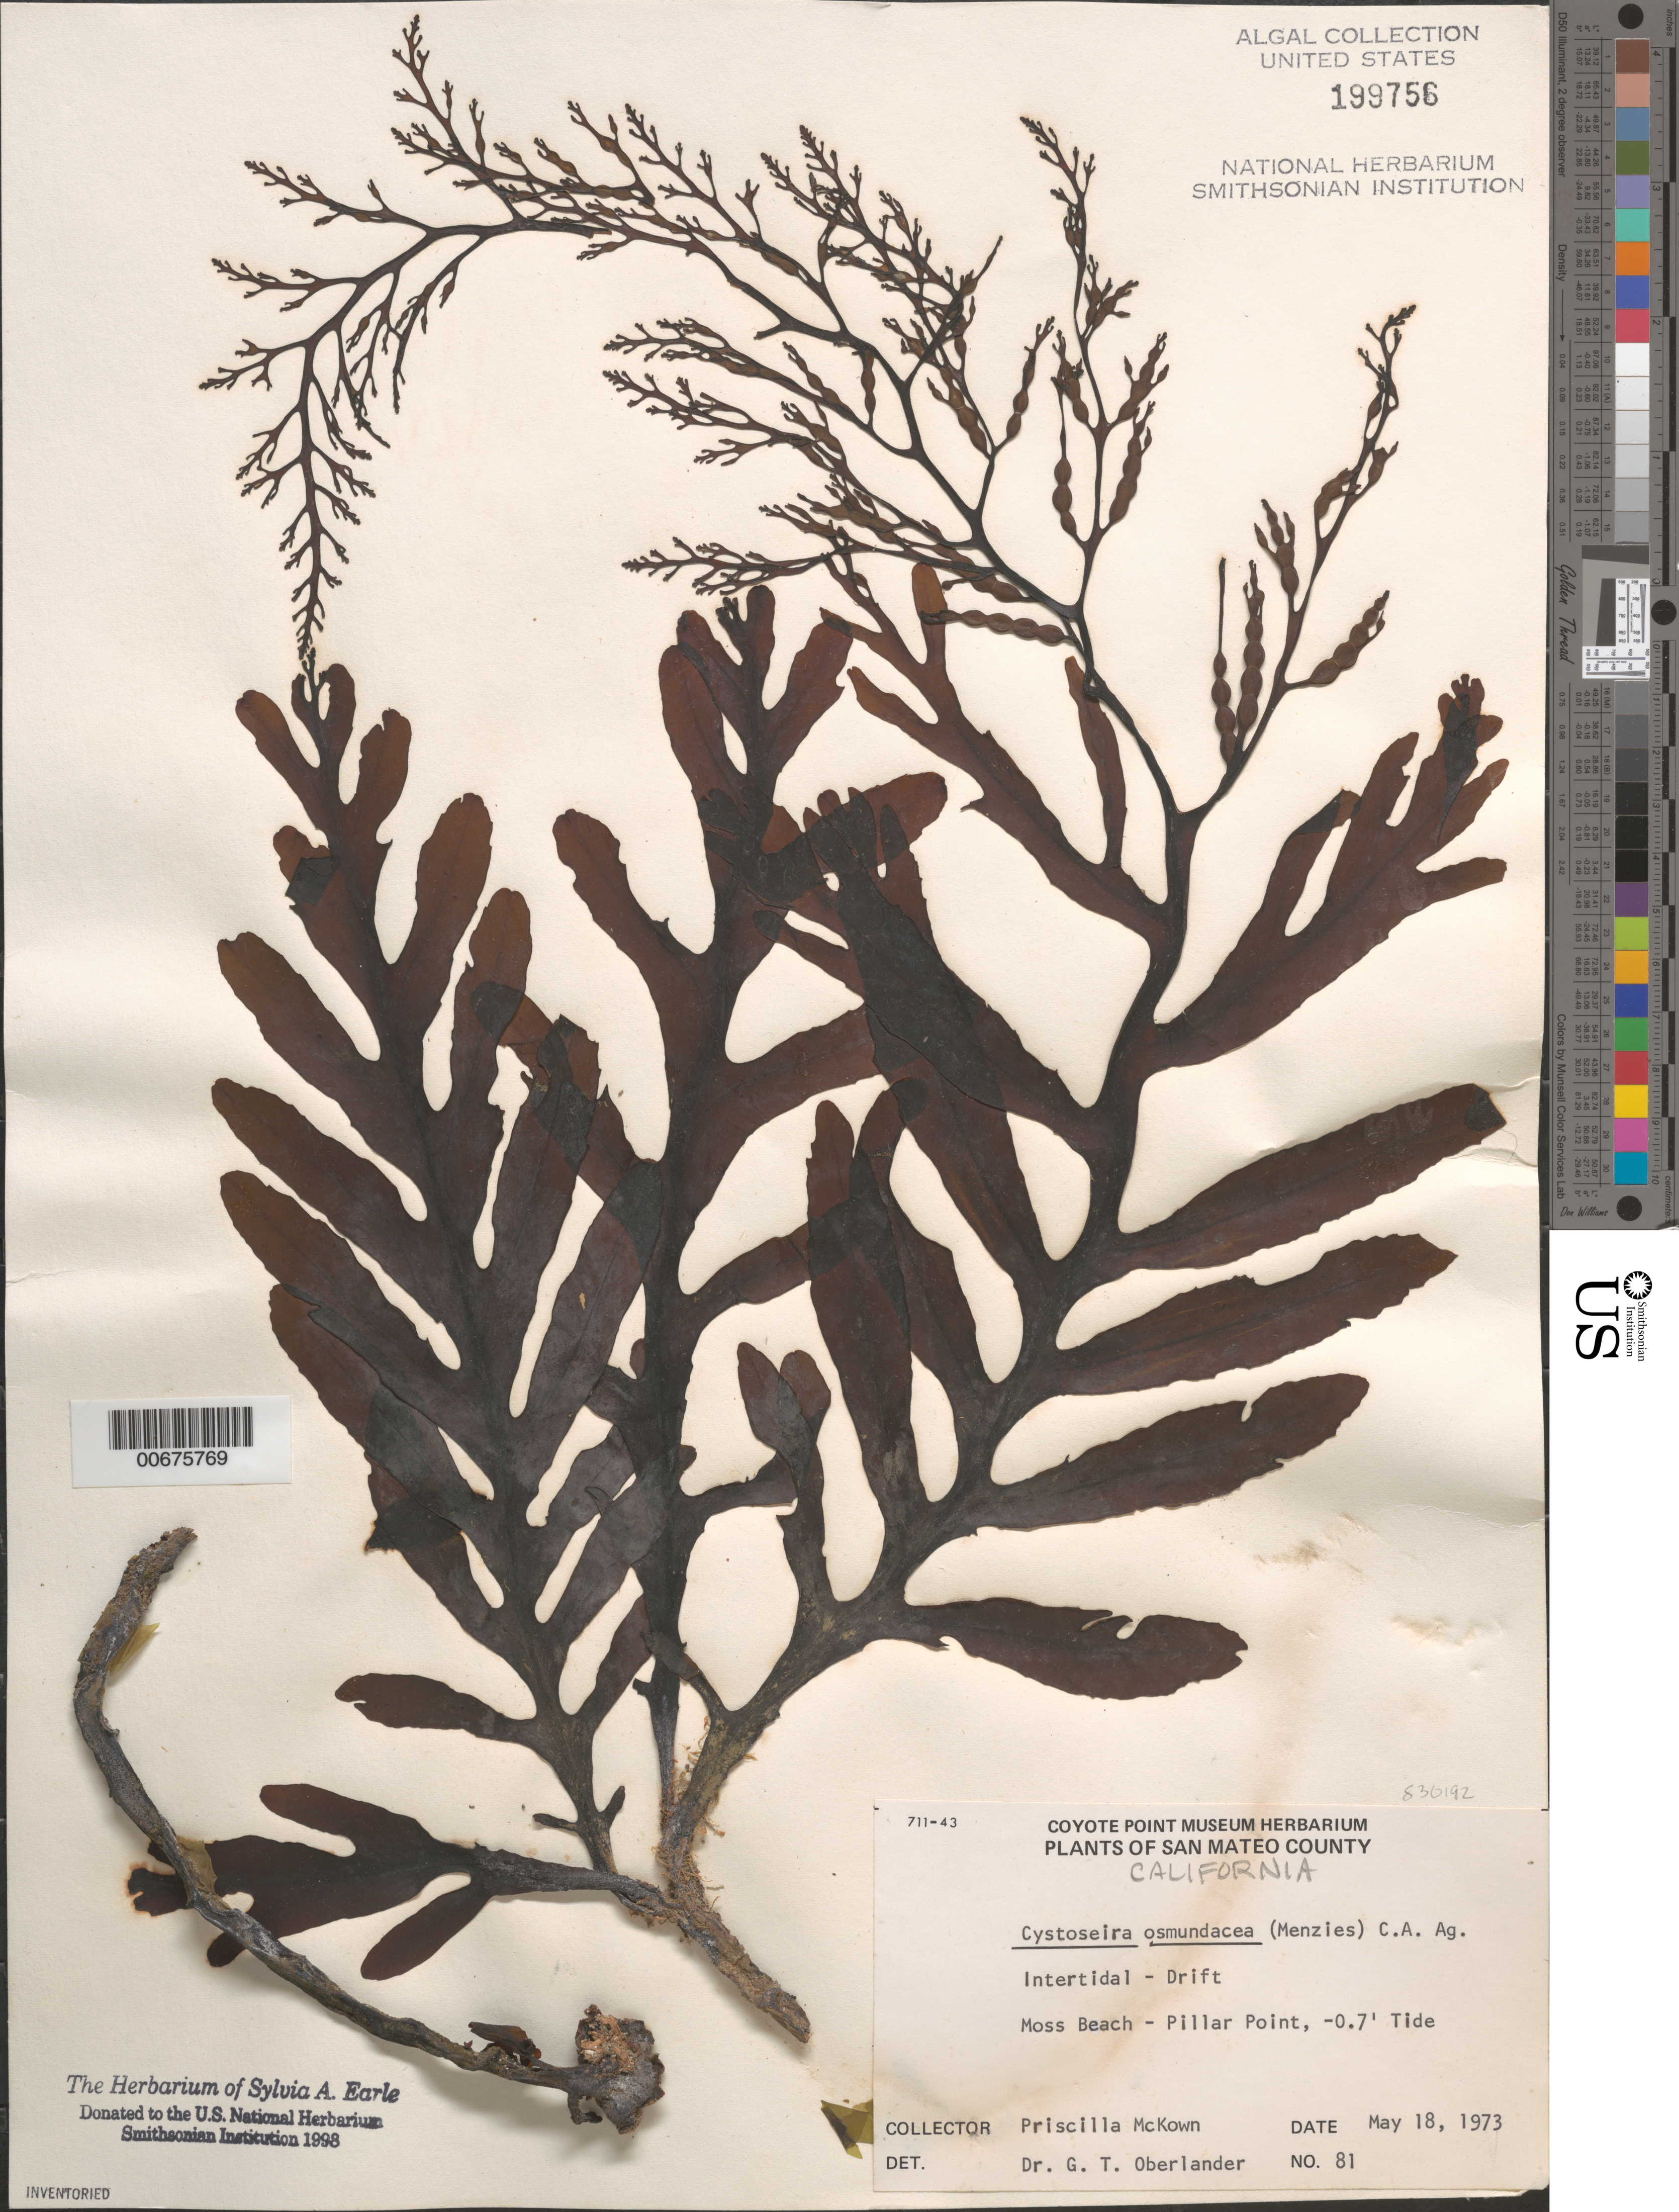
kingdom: Chromista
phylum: Ochrophyta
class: Phaeophyceae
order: Fucales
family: Sargassaceae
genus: Cystoseira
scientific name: Cystoseira osmundacea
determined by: Oberlander, G. T.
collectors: P. McKown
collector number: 81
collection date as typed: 18 May 1973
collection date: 1973-05-18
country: United States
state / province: California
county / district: San Mateo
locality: Moss Beach, Pillar Point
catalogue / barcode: US 199756